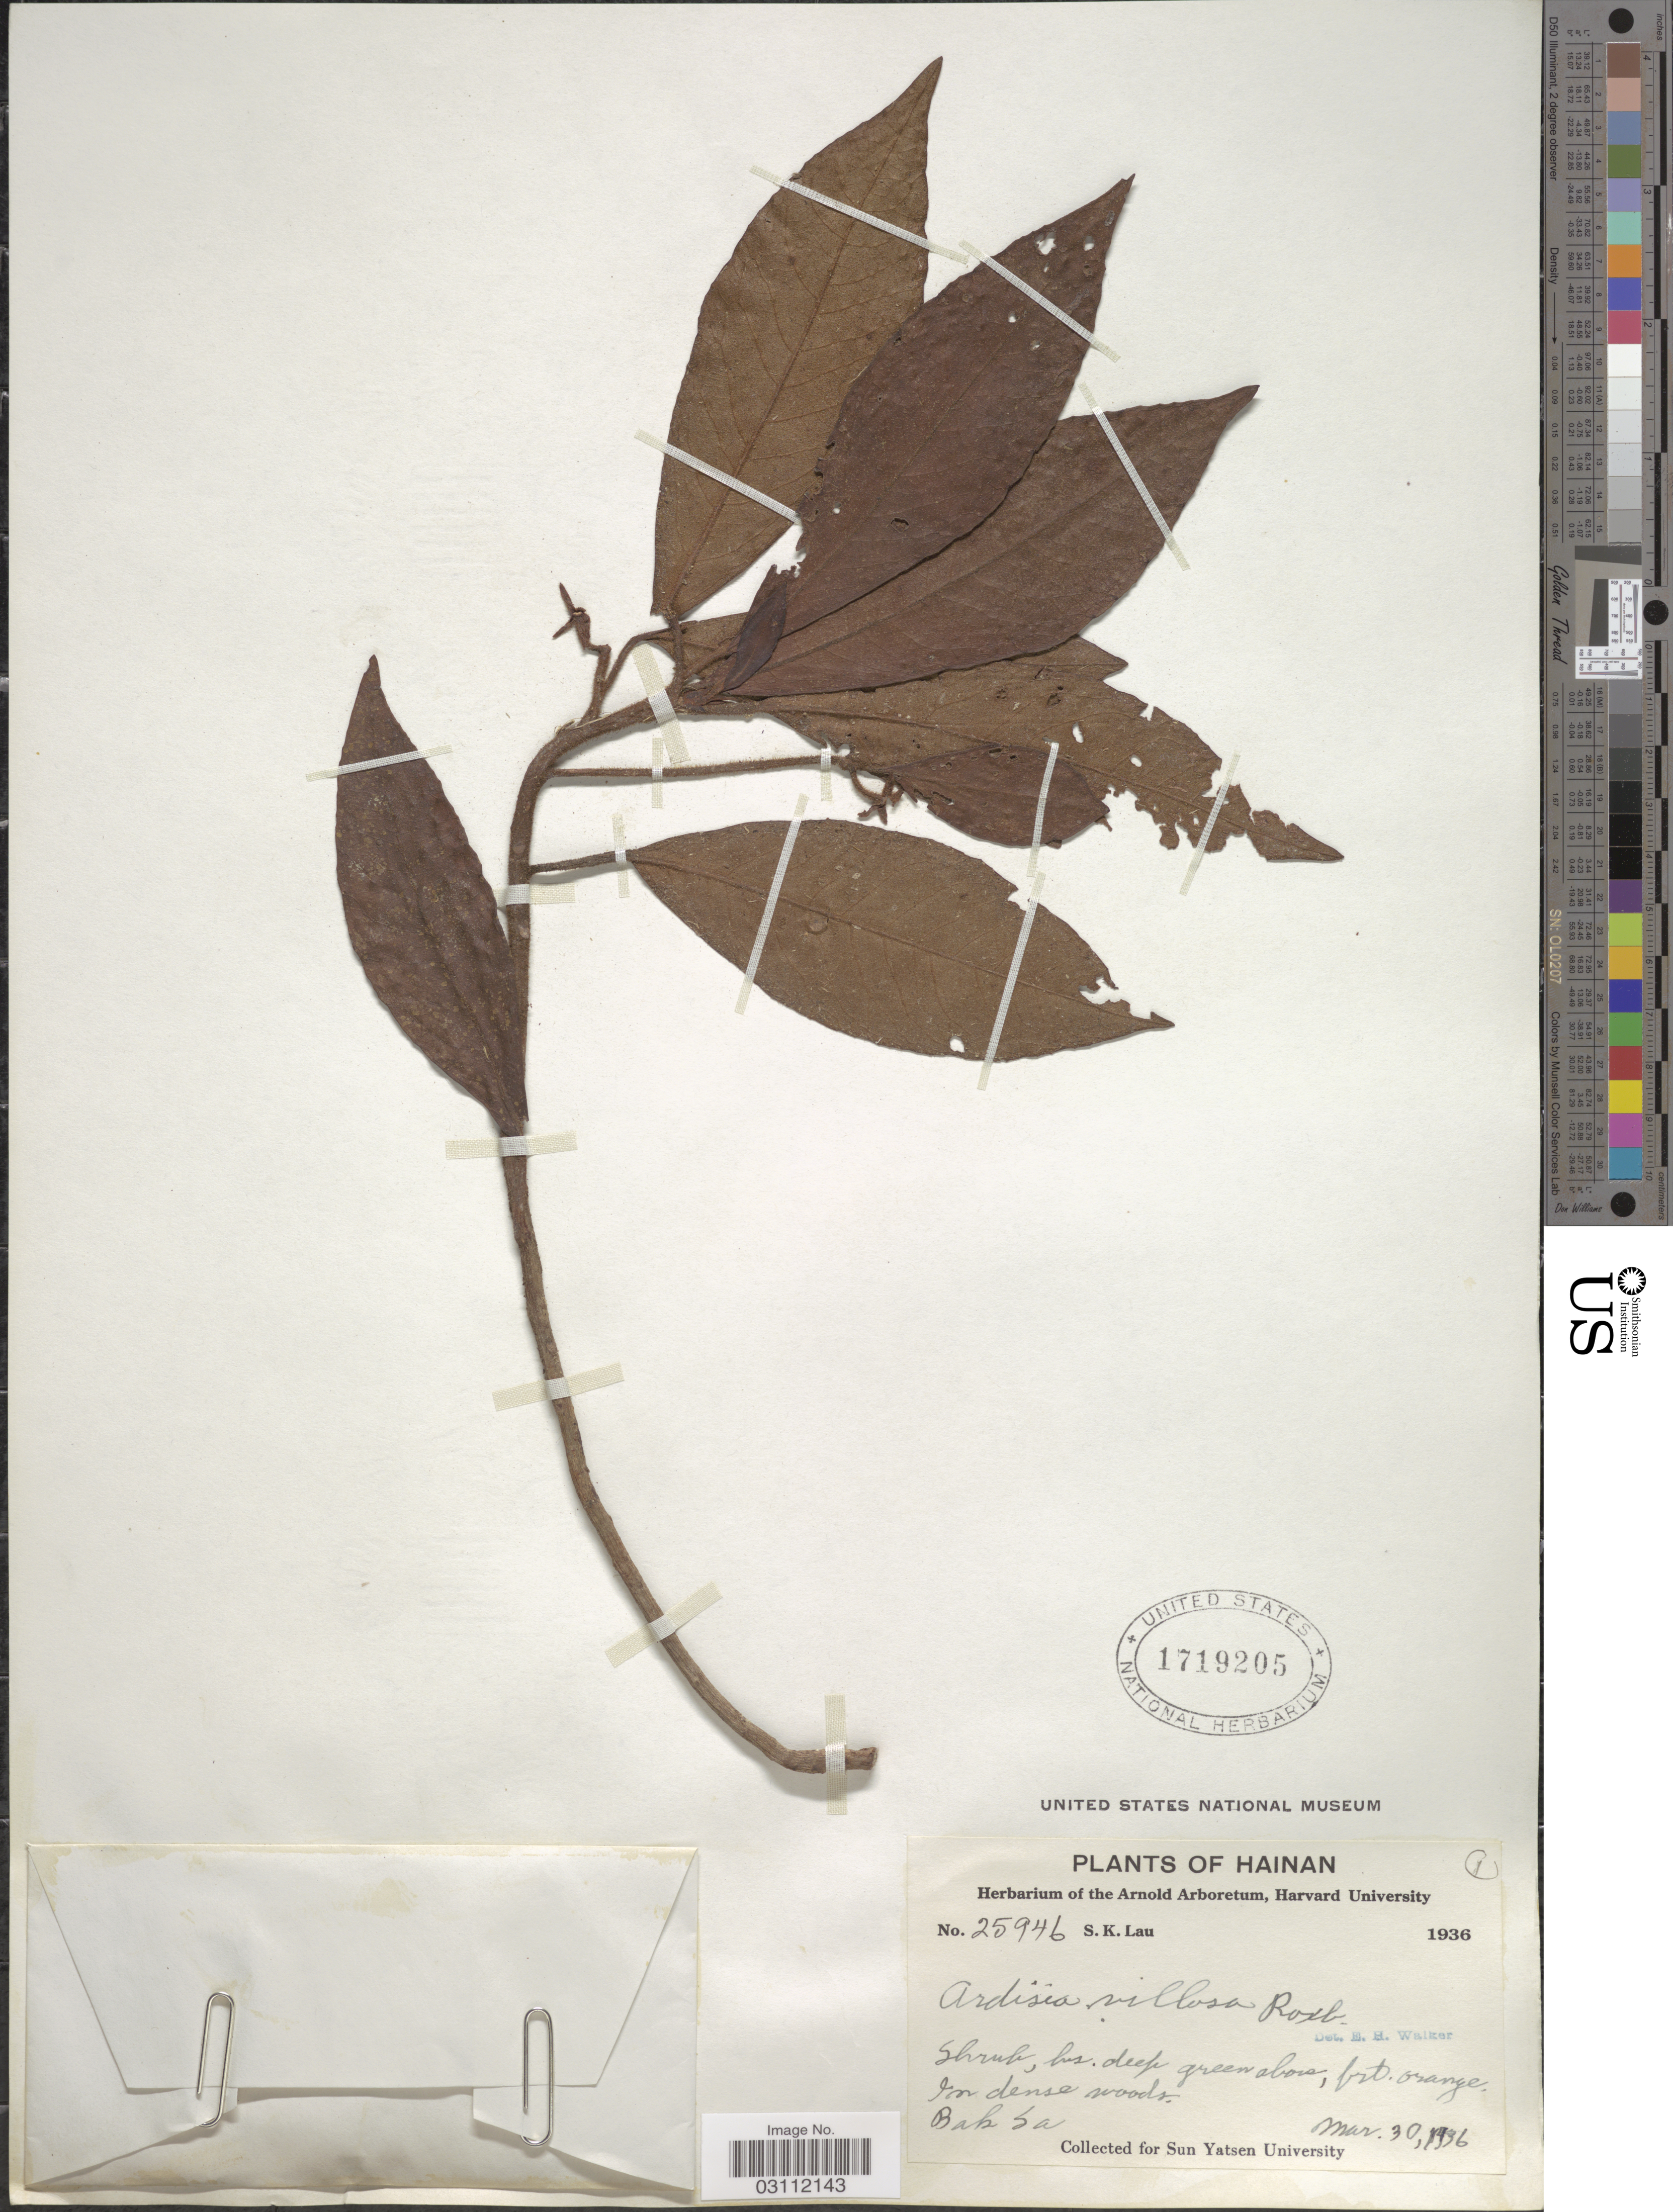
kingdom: Plantae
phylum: Tracheophyta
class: Magnoliopsida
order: Ericales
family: Primulaceae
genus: Ardisia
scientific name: Ardisia villosa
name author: Roxb.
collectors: S. K. Lau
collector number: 25946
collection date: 1936-03-30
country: China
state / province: Hainan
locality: Bak Sa.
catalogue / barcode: US 1719205